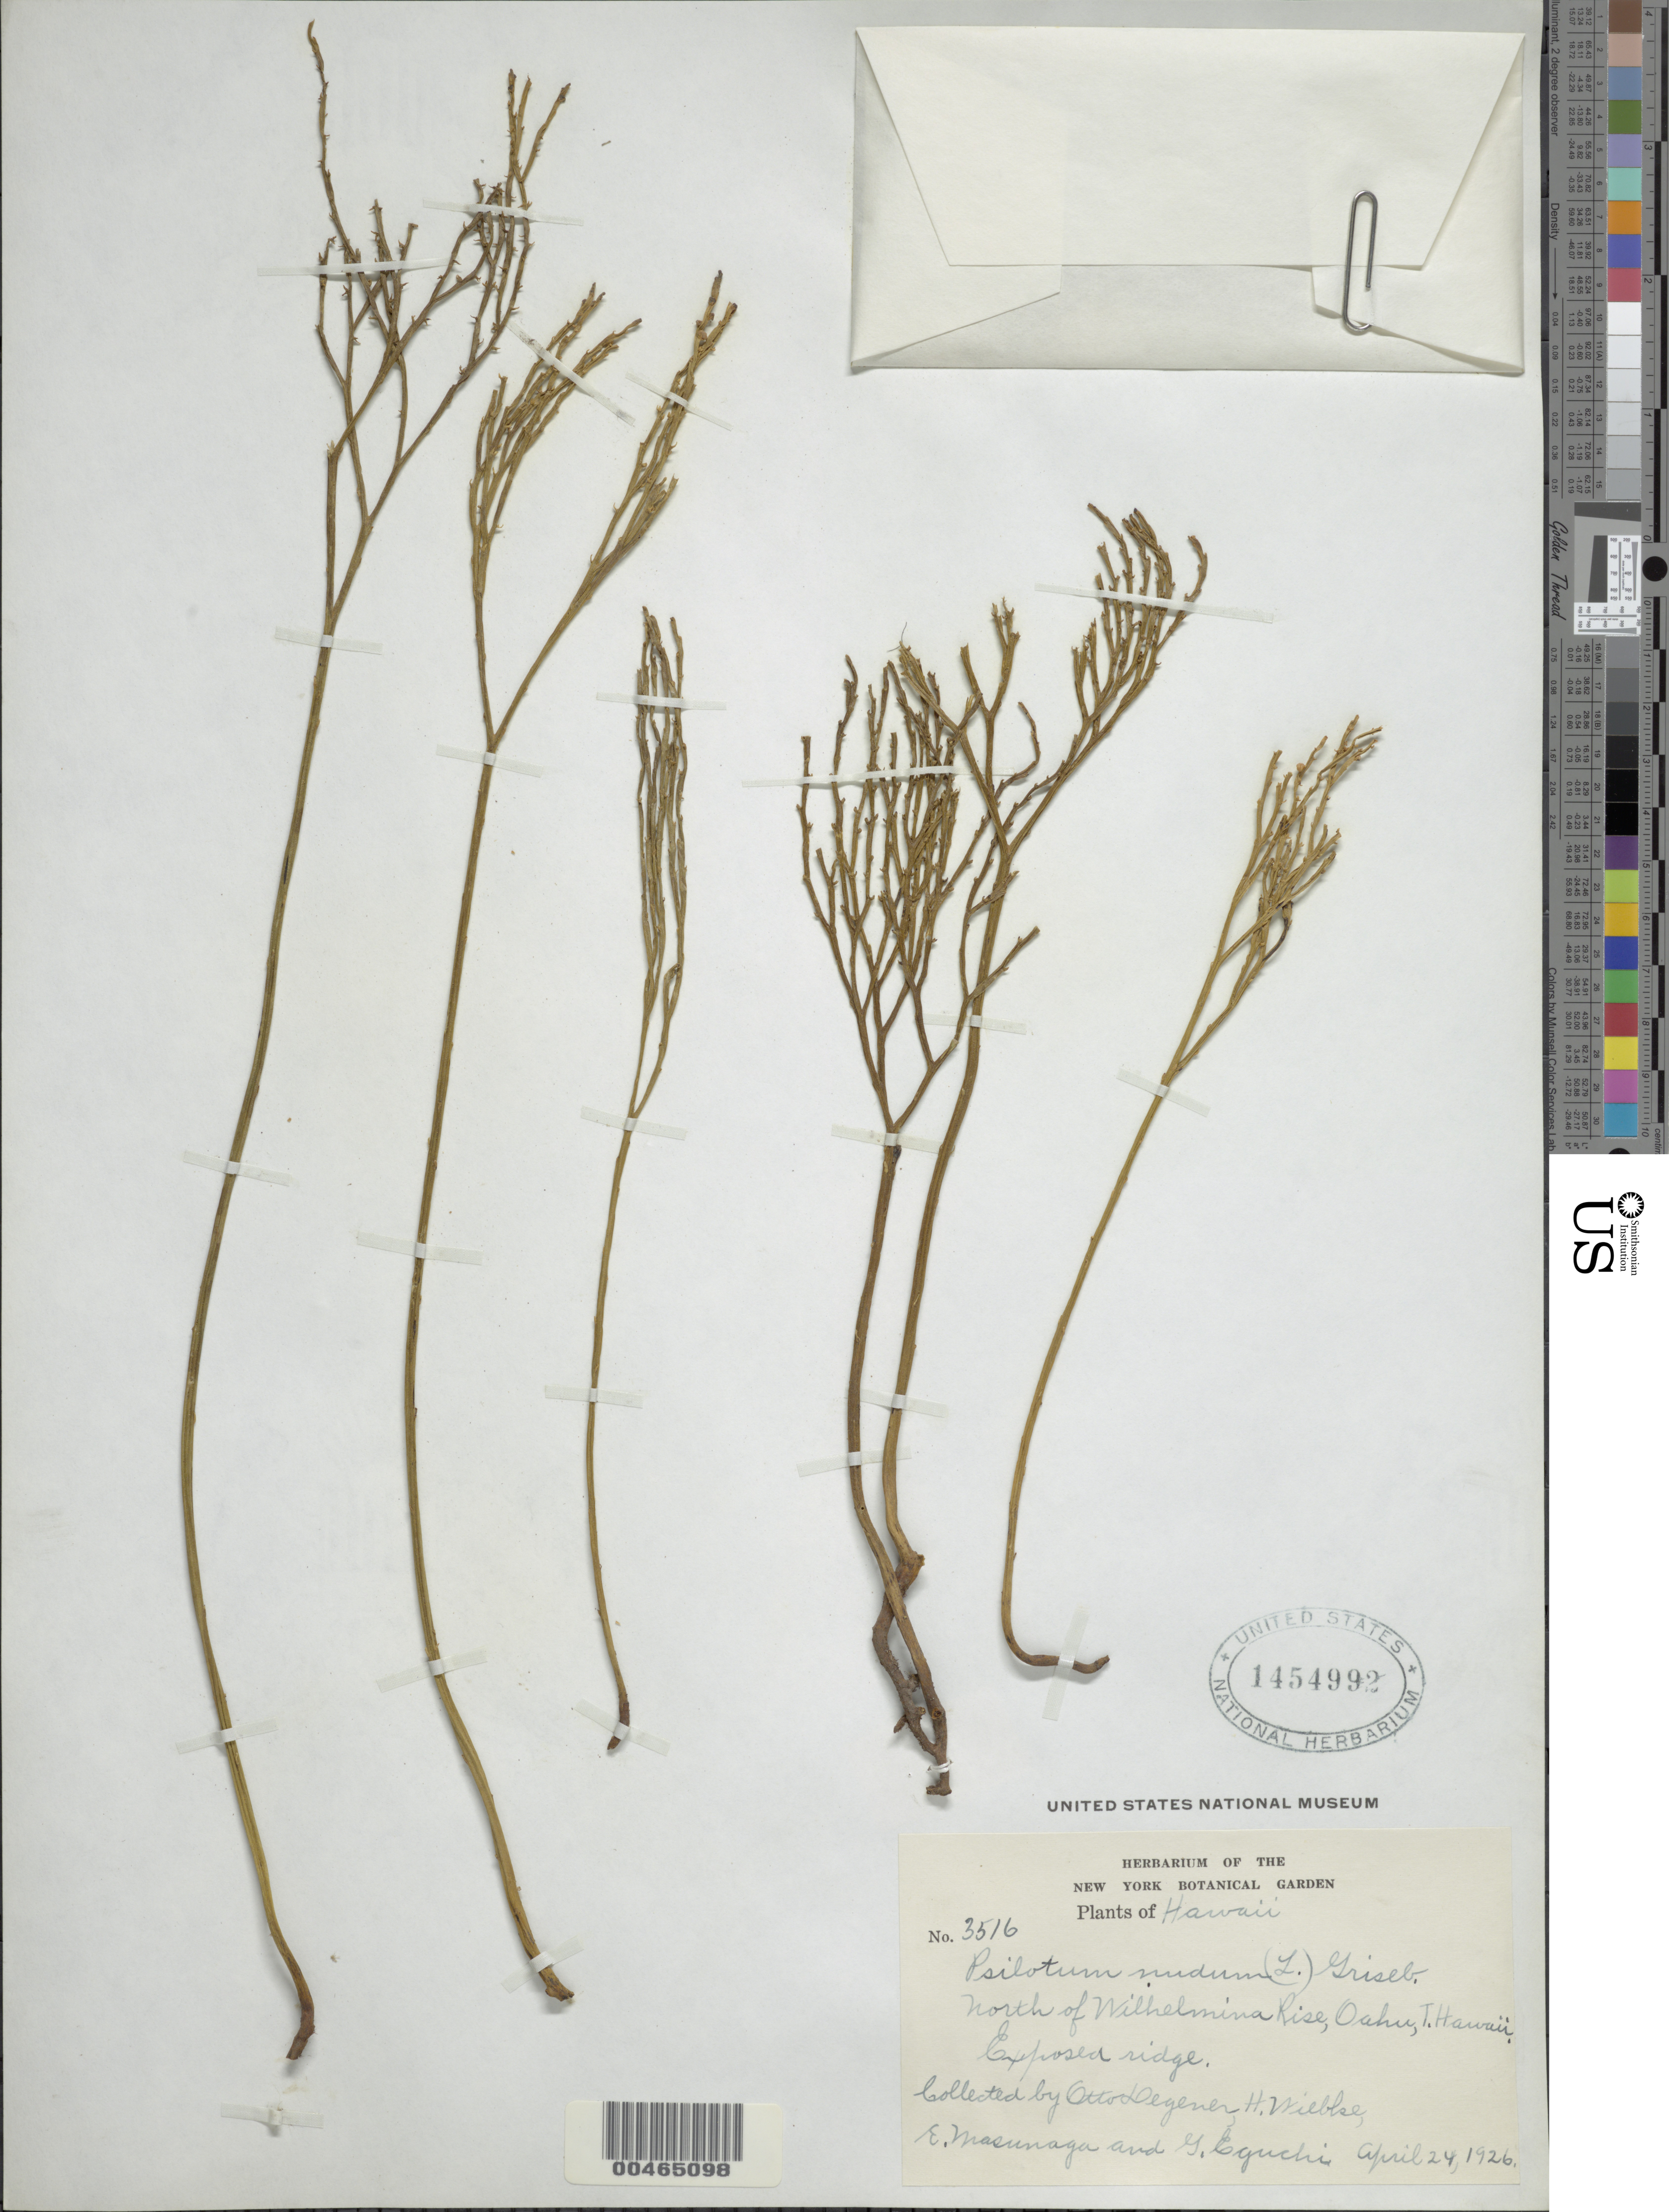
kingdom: Plantae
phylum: Tracheophyta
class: Polypodiopsida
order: Psilotales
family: Psilotaceae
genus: Psilotum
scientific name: Psilotum nudum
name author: (L.) P. Beauv.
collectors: O. Degener, H. Wiebke, E. Masunaga & G. Eguchi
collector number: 3516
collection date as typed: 24 Apr 1926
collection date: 1926-04-24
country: United States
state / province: Hawaii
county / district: Honolulu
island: Oahu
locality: N of Wilhelmina Rise, Oahu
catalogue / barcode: US 1454992